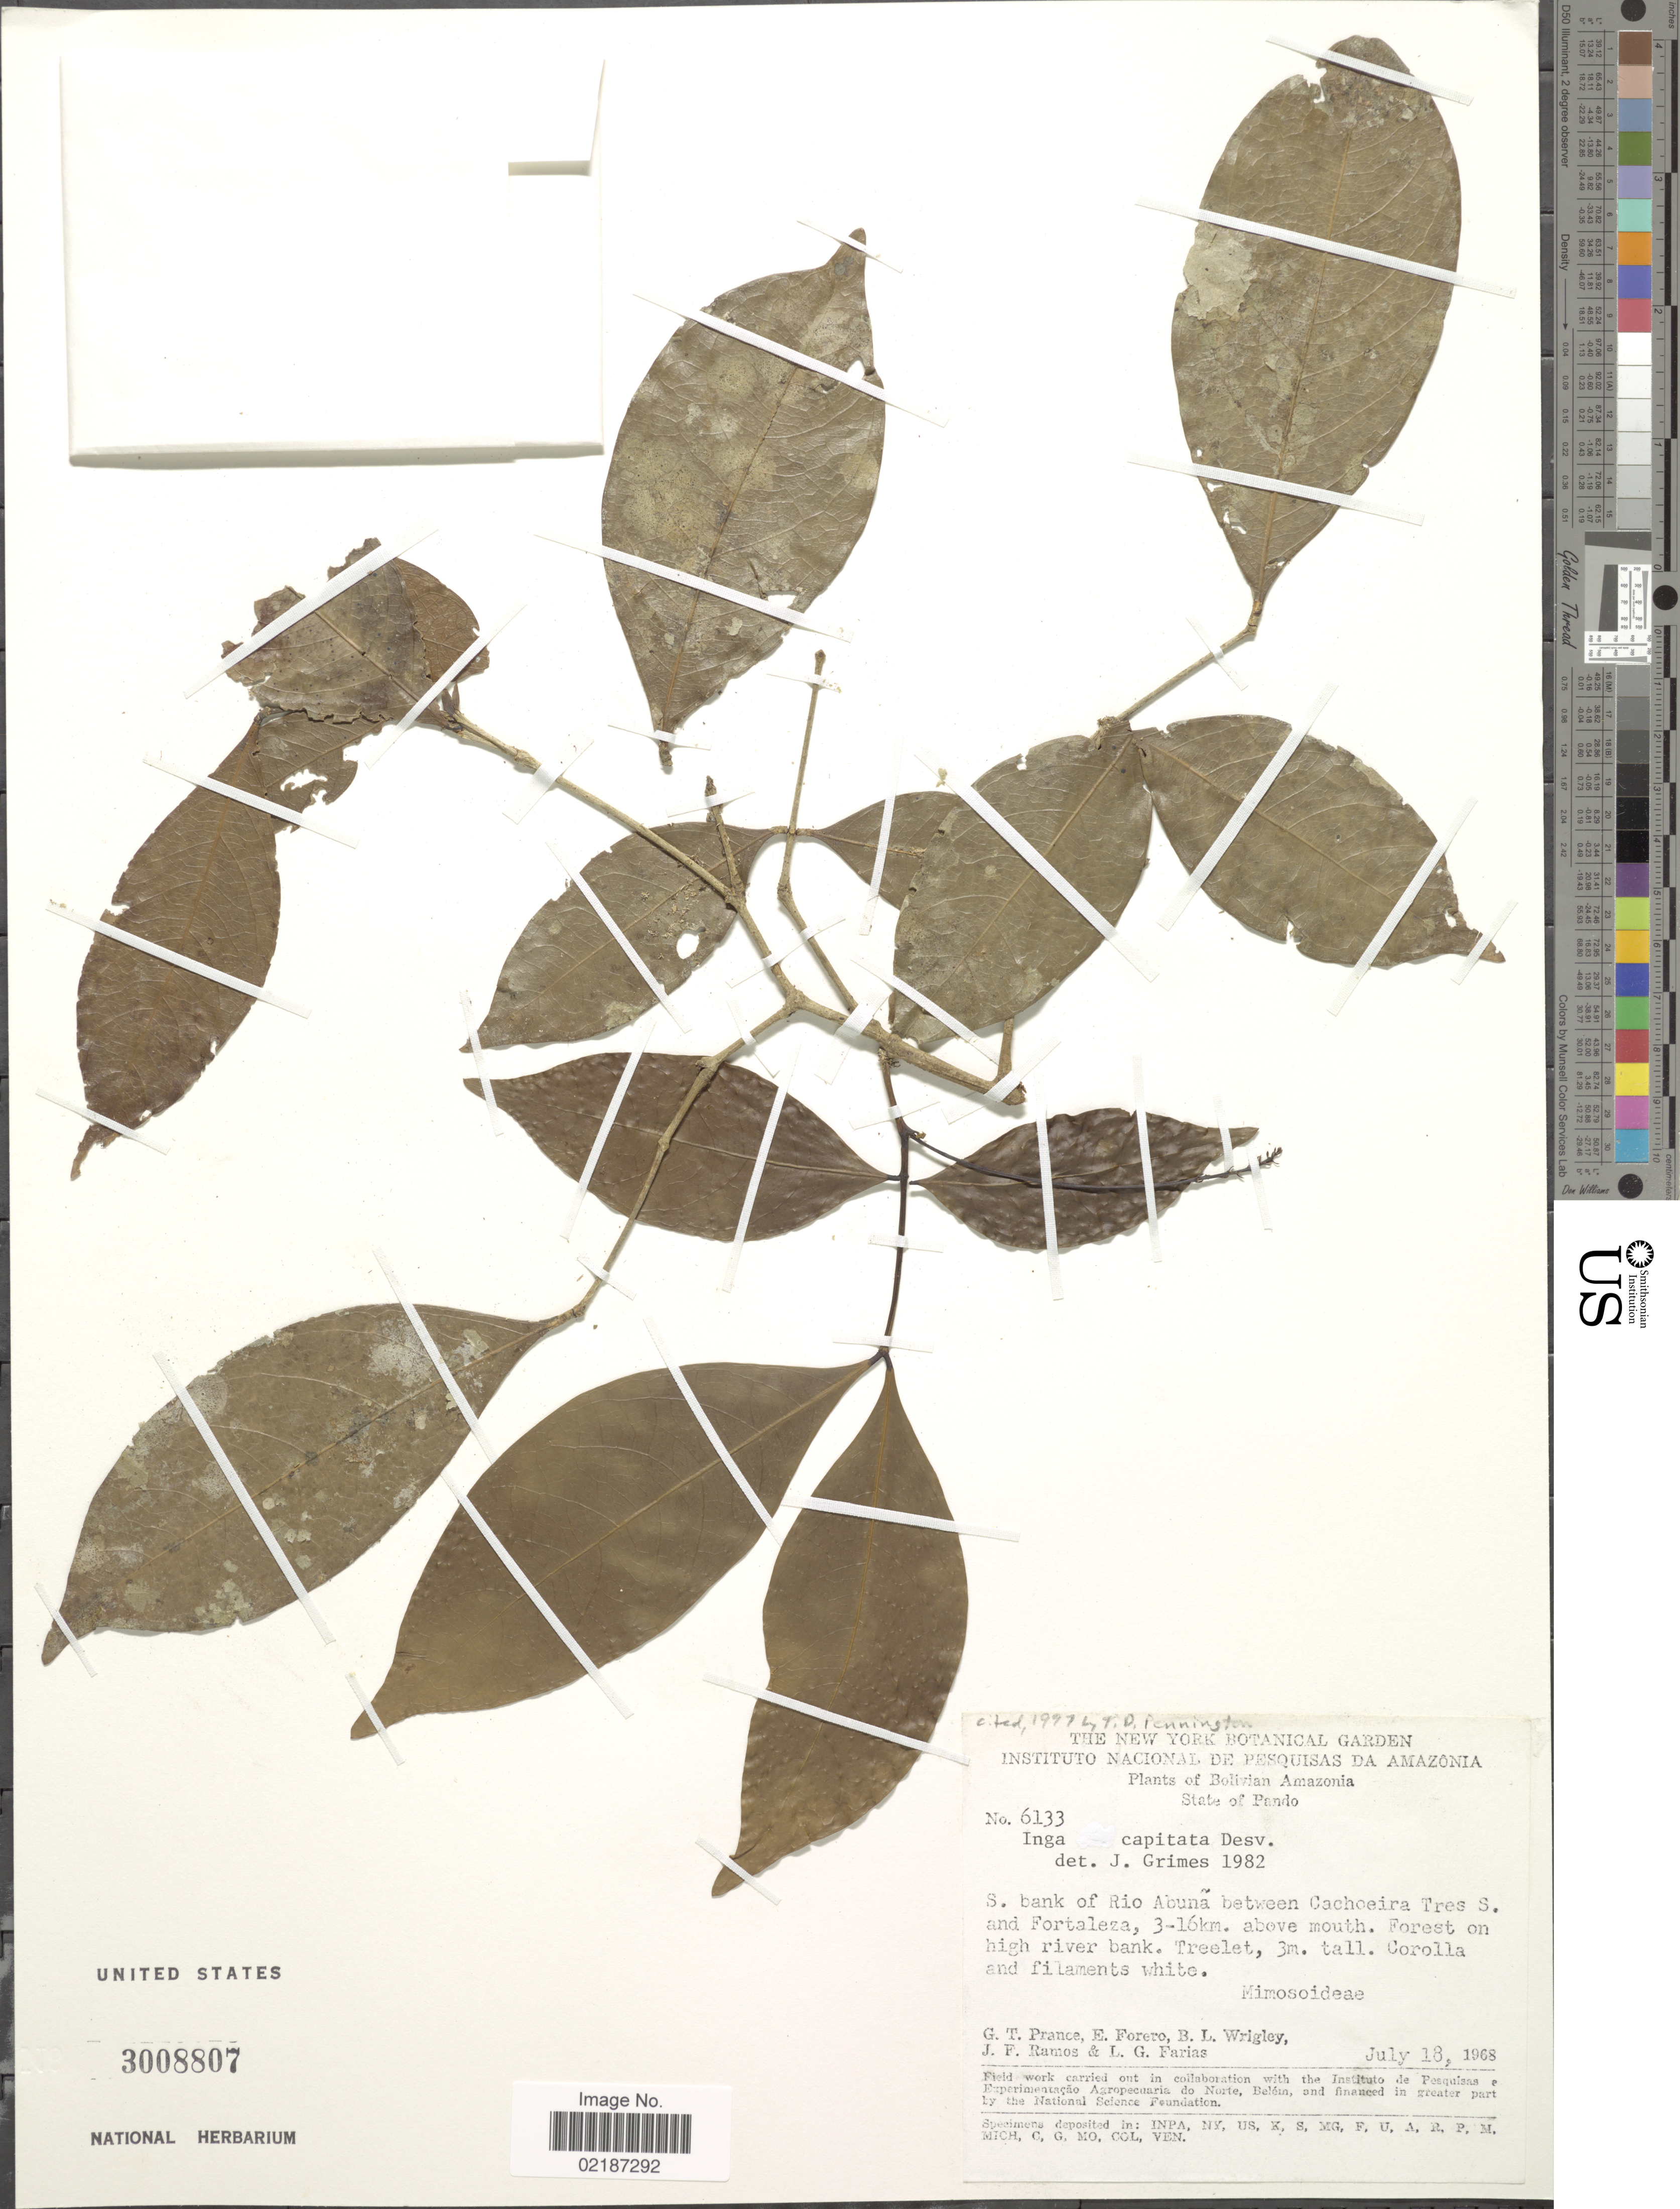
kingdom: Plantae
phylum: Tracheophyta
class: Magnoliopsida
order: Fabales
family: Fabaceae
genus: Inga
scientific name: Inga capitata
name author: Desv.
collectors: G. T. Prance, E. Forero, B. L. Wrigley, J. F. Ramos & L. G. Farias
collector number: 6133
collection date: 1968-07-18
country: Bolivia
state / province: Pando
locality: Amazonia, S. bank of Rio Abuña between Cochoeira Tres S. and Fortaleza, 3-16 km. above mouth, forest on high river bank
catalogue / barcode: US 3008807